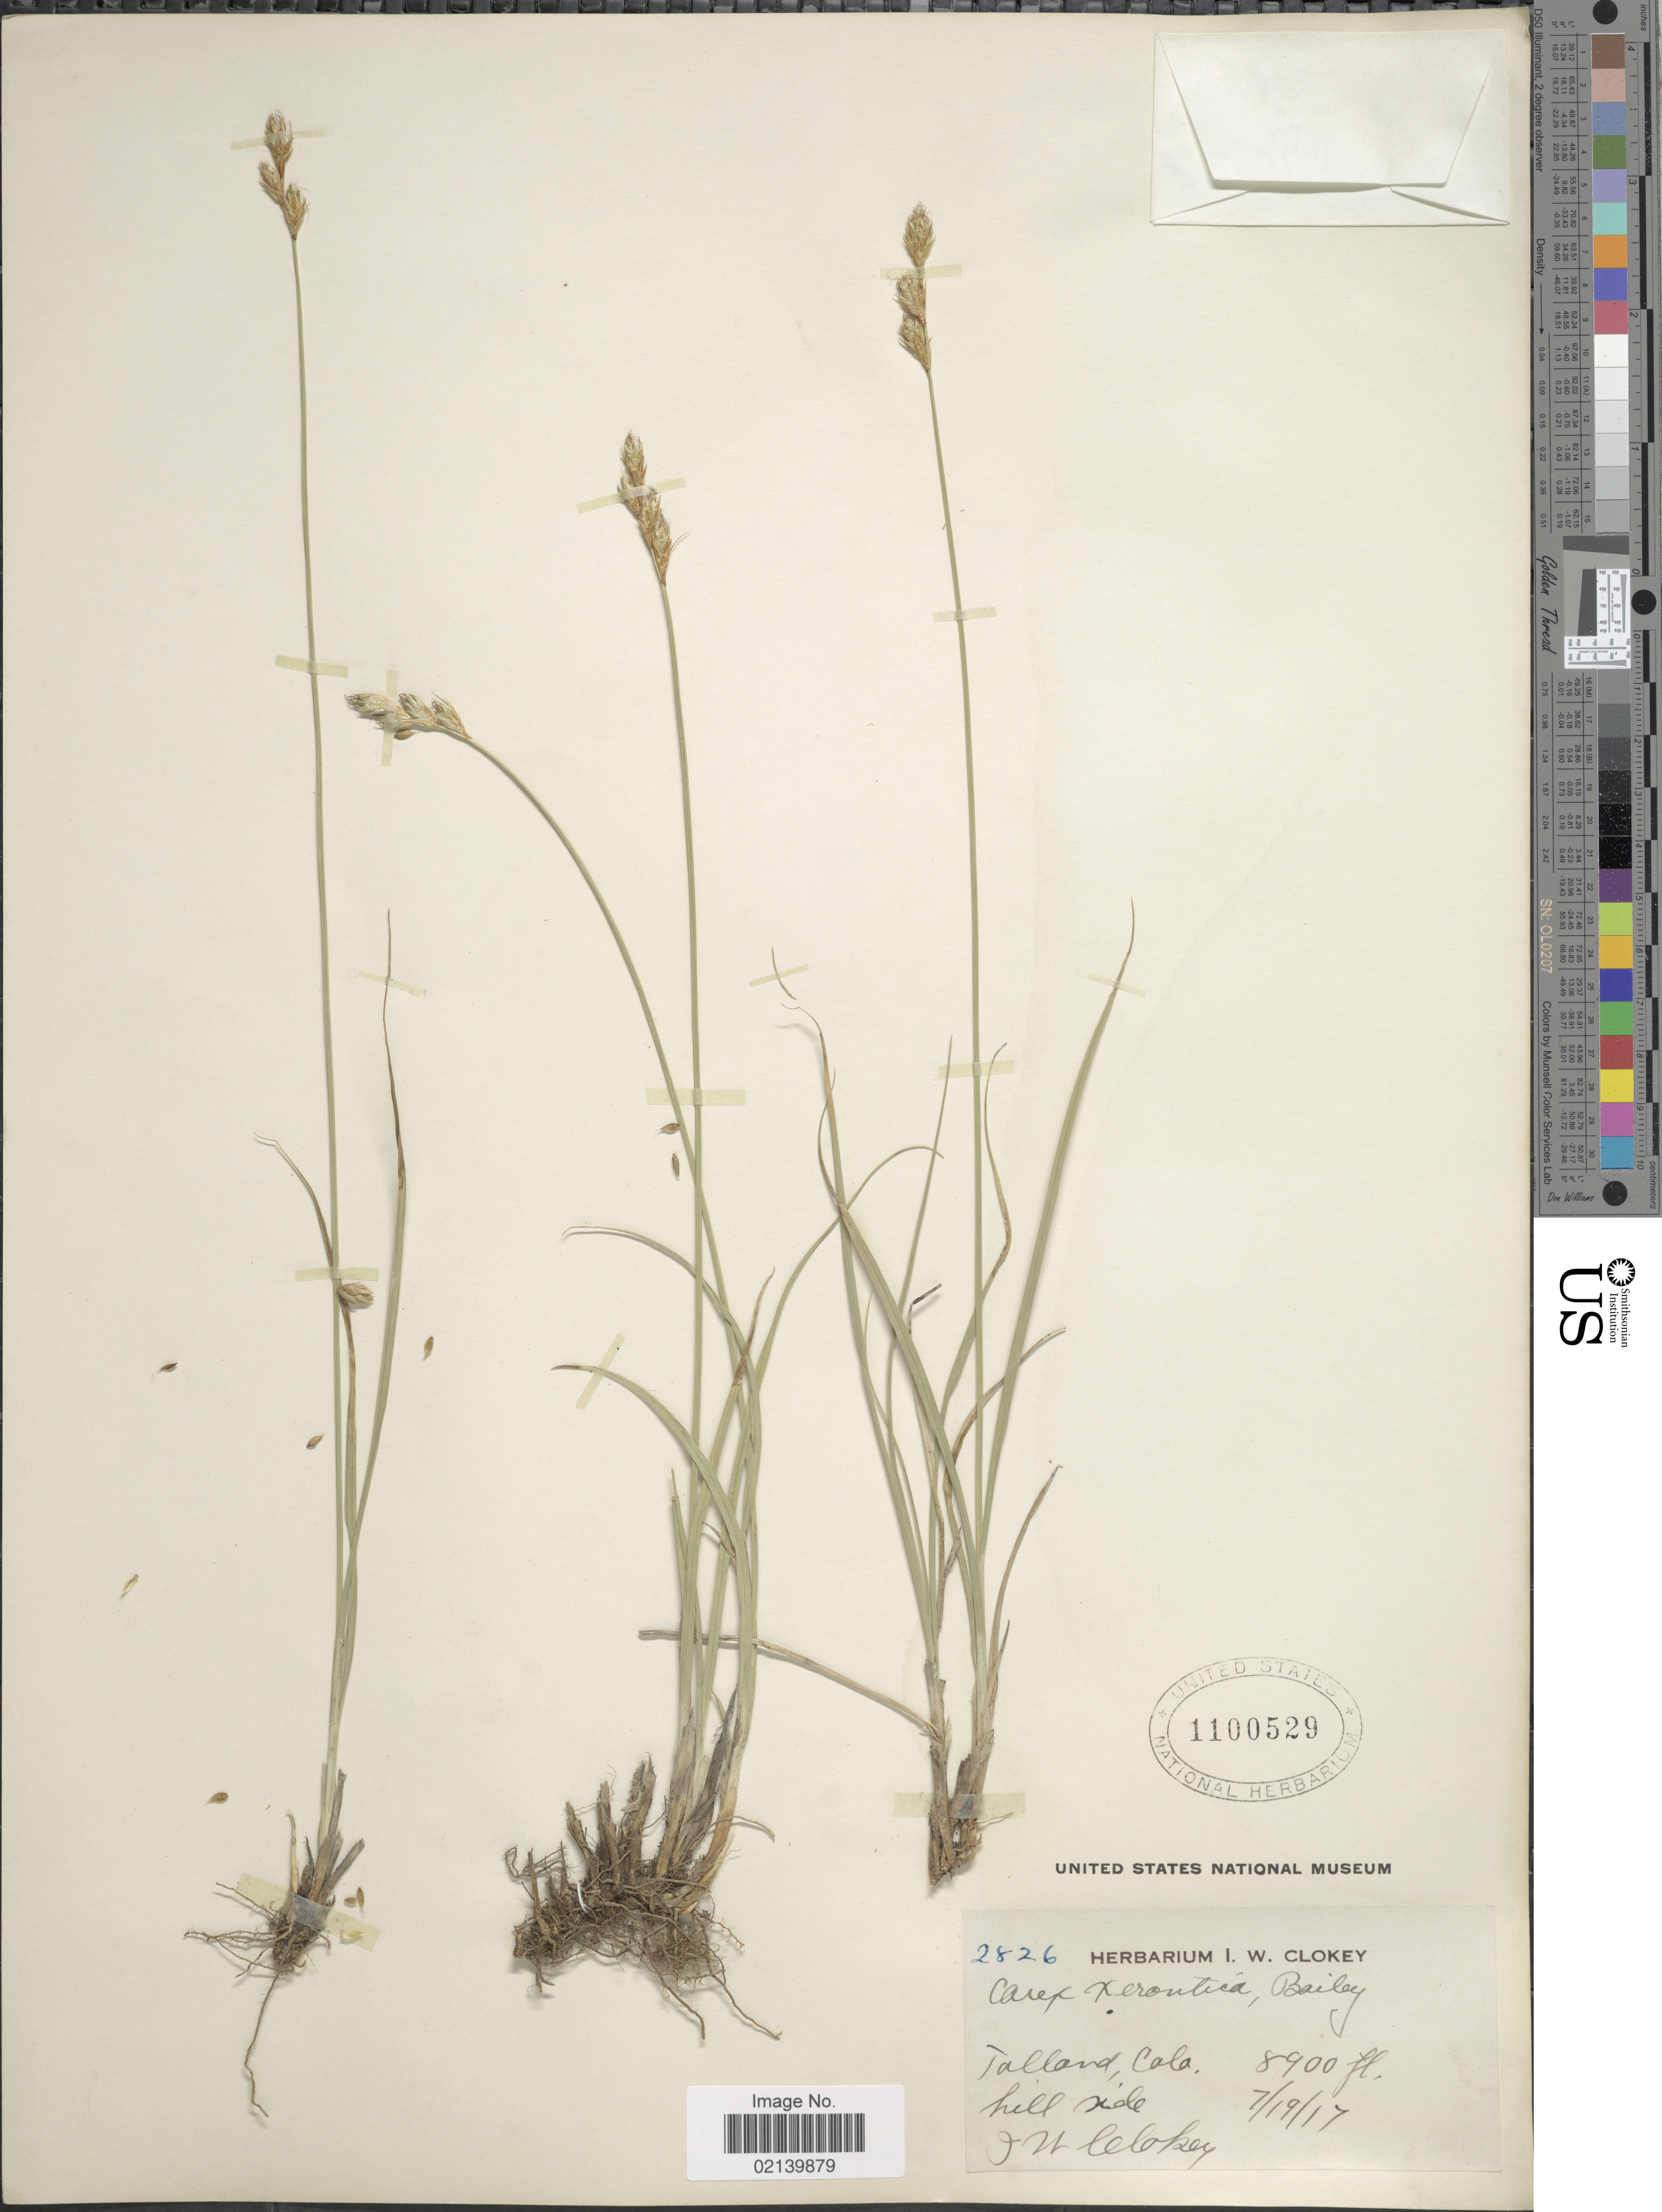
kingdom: Plantae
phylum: Tracheophyta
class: Liliopsida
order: Poales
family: Cyperaceae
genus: Carex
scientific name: Carex xerantica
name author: L.H. Bailey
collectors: I. W. Clokey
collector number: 2826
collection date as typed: Transcribed d/m/y: 19/7/17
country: United States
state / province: Colorado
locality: Tolland, Colo. hill side.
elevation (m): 2713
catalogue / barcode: US 1100529